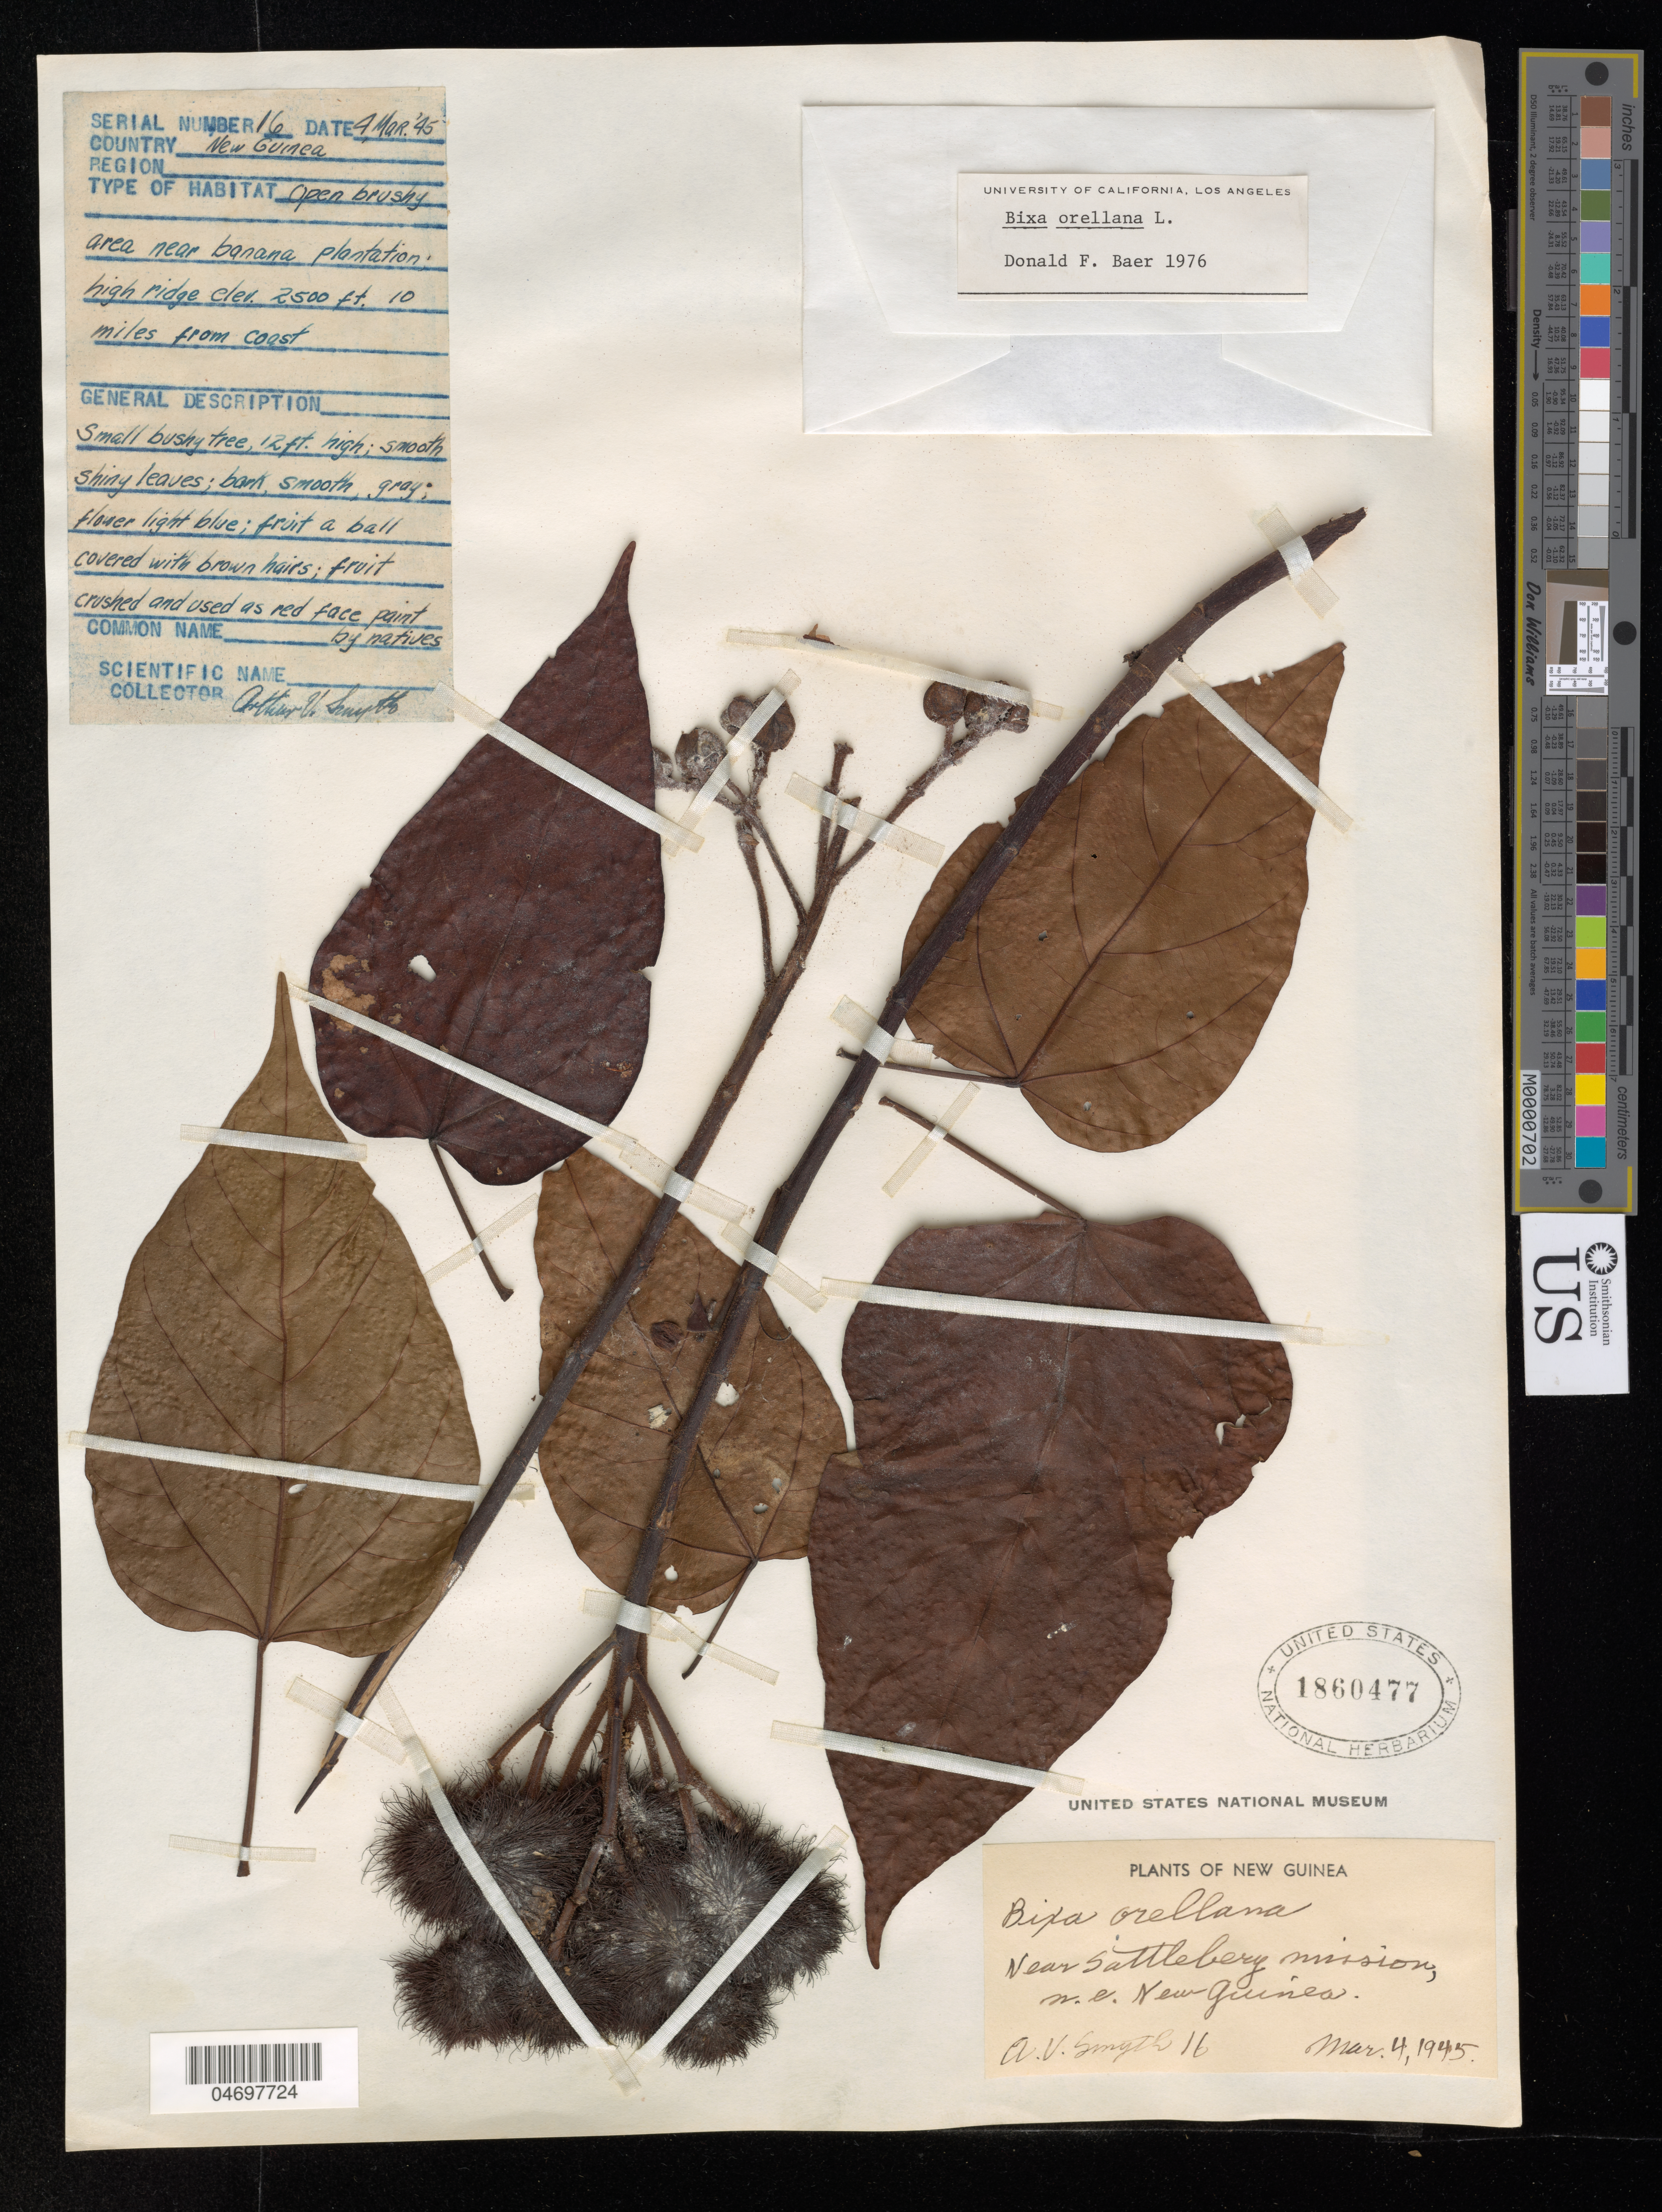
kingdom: Plantae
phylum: Tracheophyta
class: Magnoliopsida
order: Malvales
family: Bixaceae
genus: Bixa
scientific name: Bixa orellana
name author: L.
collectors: A. V. Smyth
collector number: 16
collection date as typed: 04 Mar 1945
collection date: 1945-03-04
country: Papua New Guinea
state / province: Morobe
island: New Guinea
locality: Near Sattelberg mission, NE New Guinea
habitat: Area near banana plantation; high ridge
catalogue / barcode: US 1860477